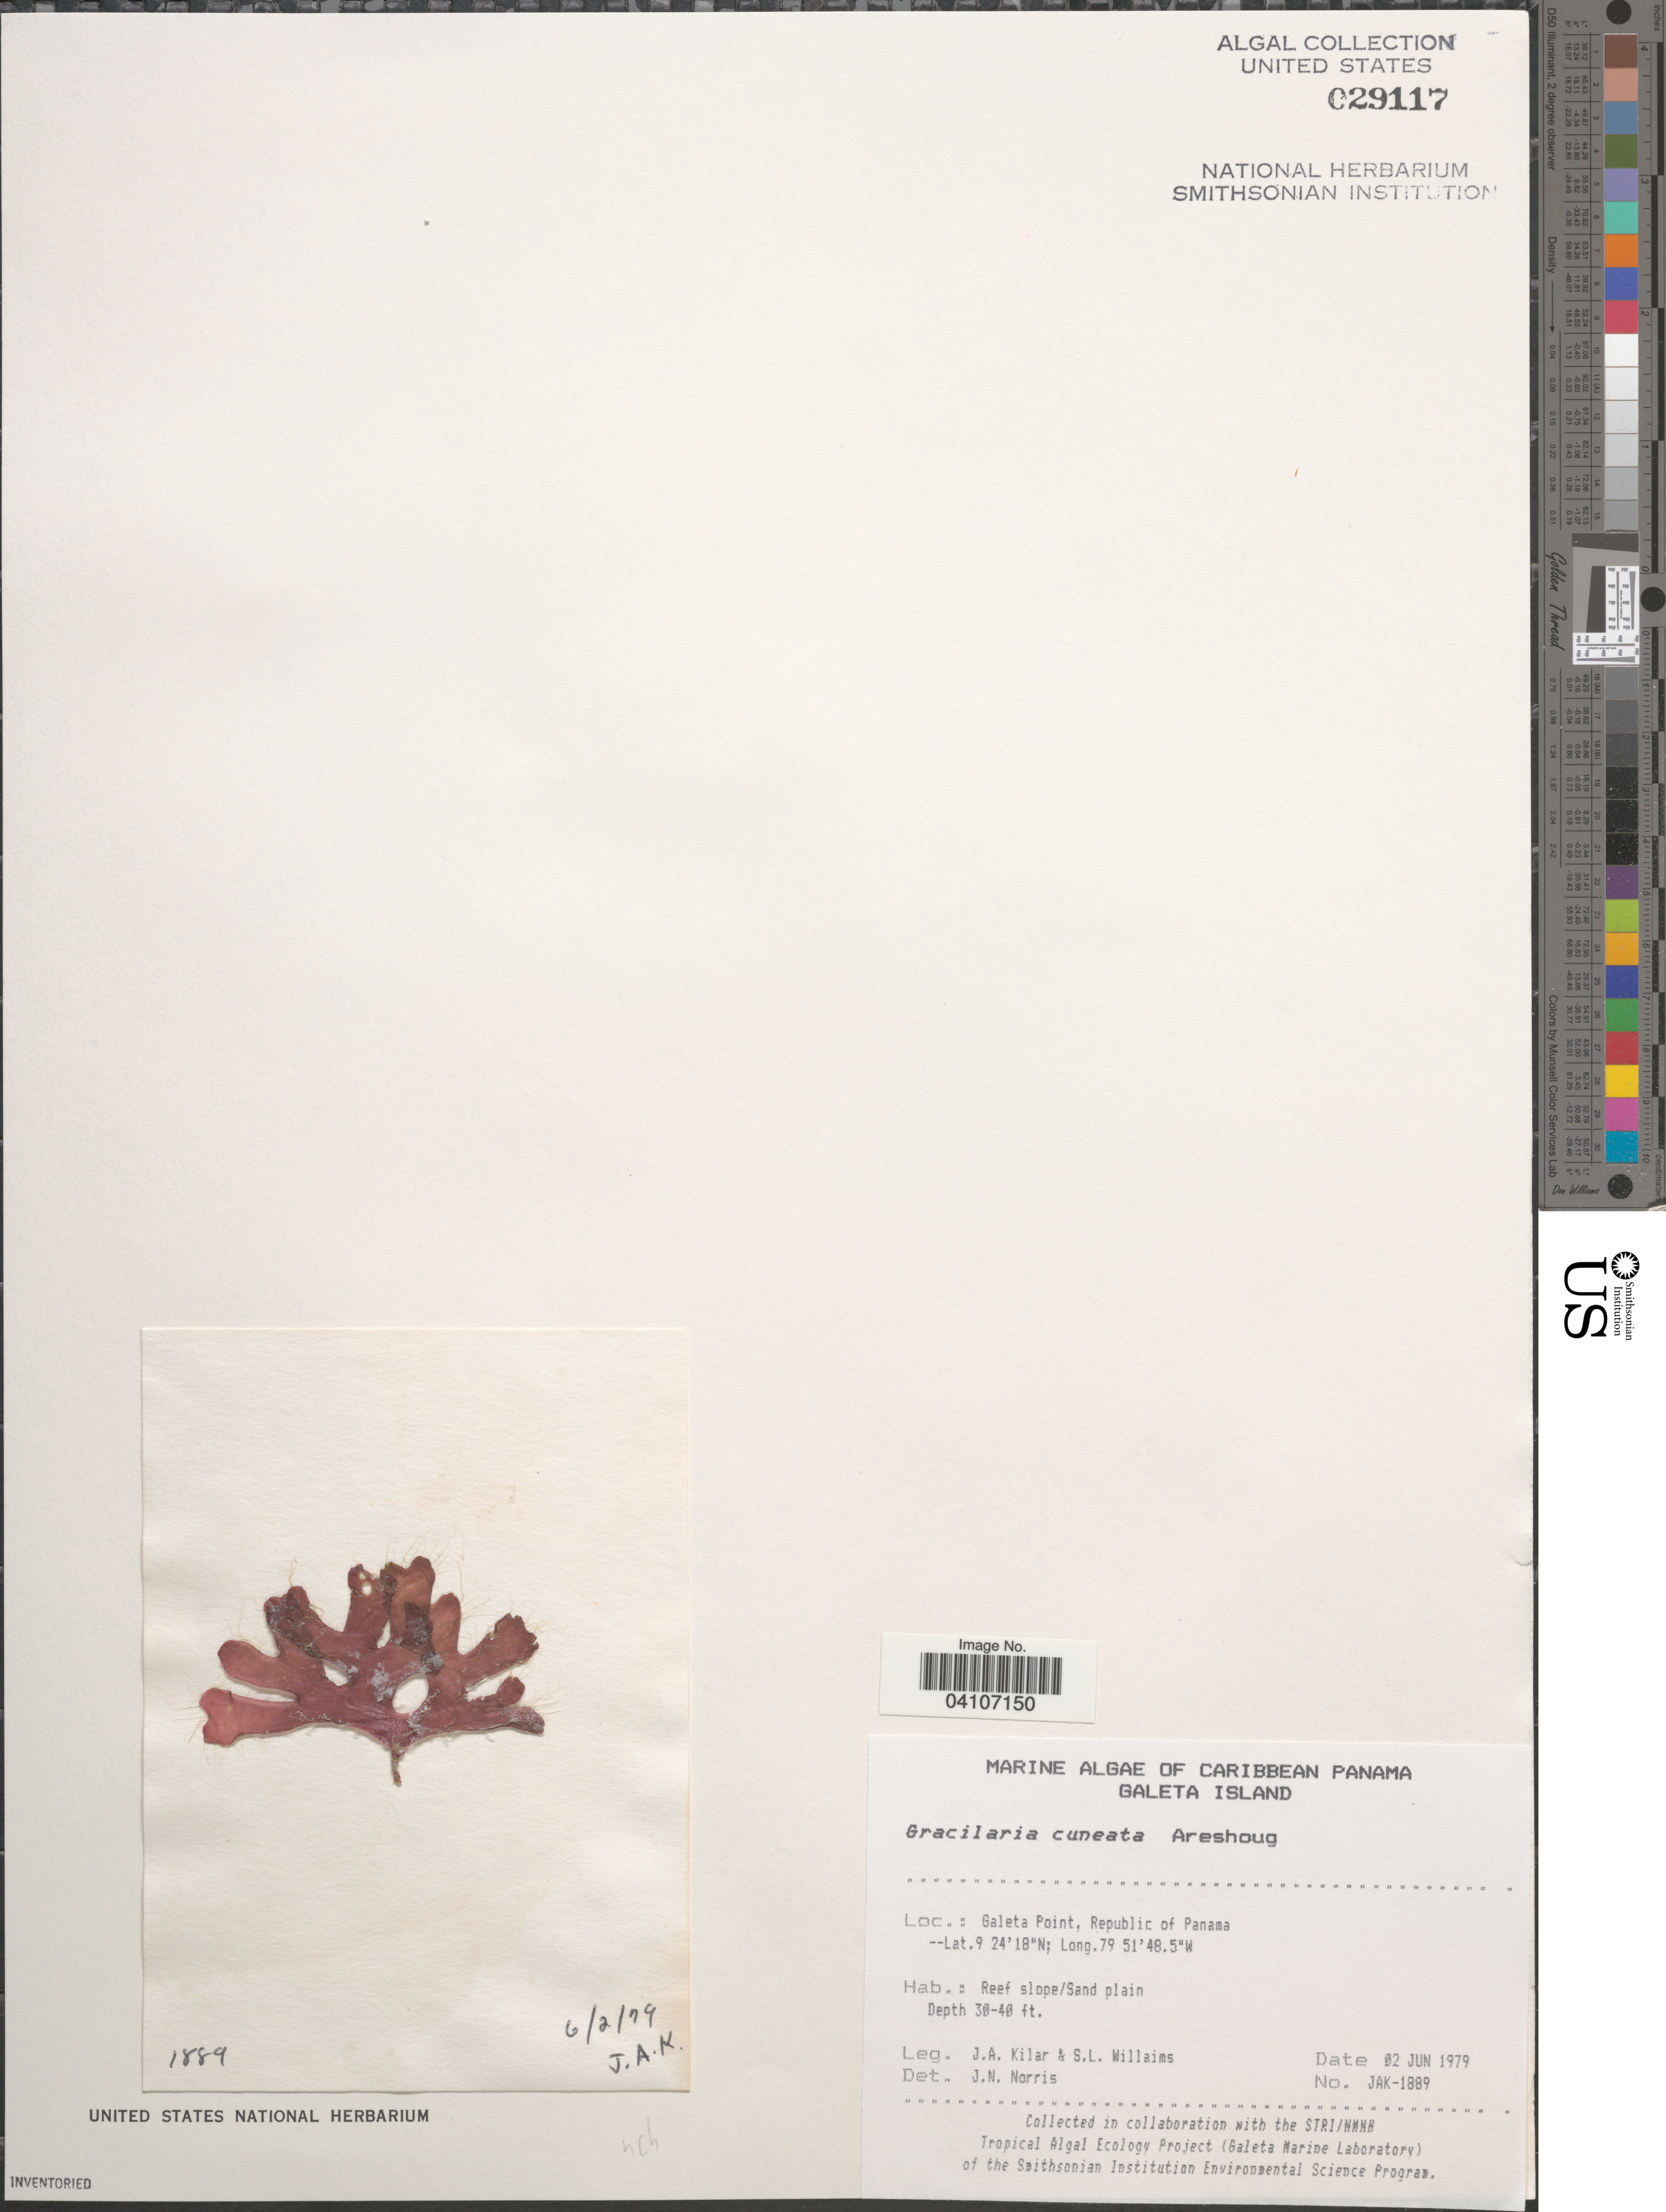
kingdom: Plantae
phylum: Rhodophyta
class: Florideophyceae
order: Gracilariales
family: Gracilariaceae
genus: Gracilaria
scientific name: Gracilaria cuneata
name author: Aresch.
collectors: J. A. Kilar & S. WIllaims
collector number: JAK-1889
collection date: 1979-06-02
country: Panama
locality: Caribbean Panama. Galeta Island. Galeta Point, Republic of Panama.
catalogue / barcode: US 29117